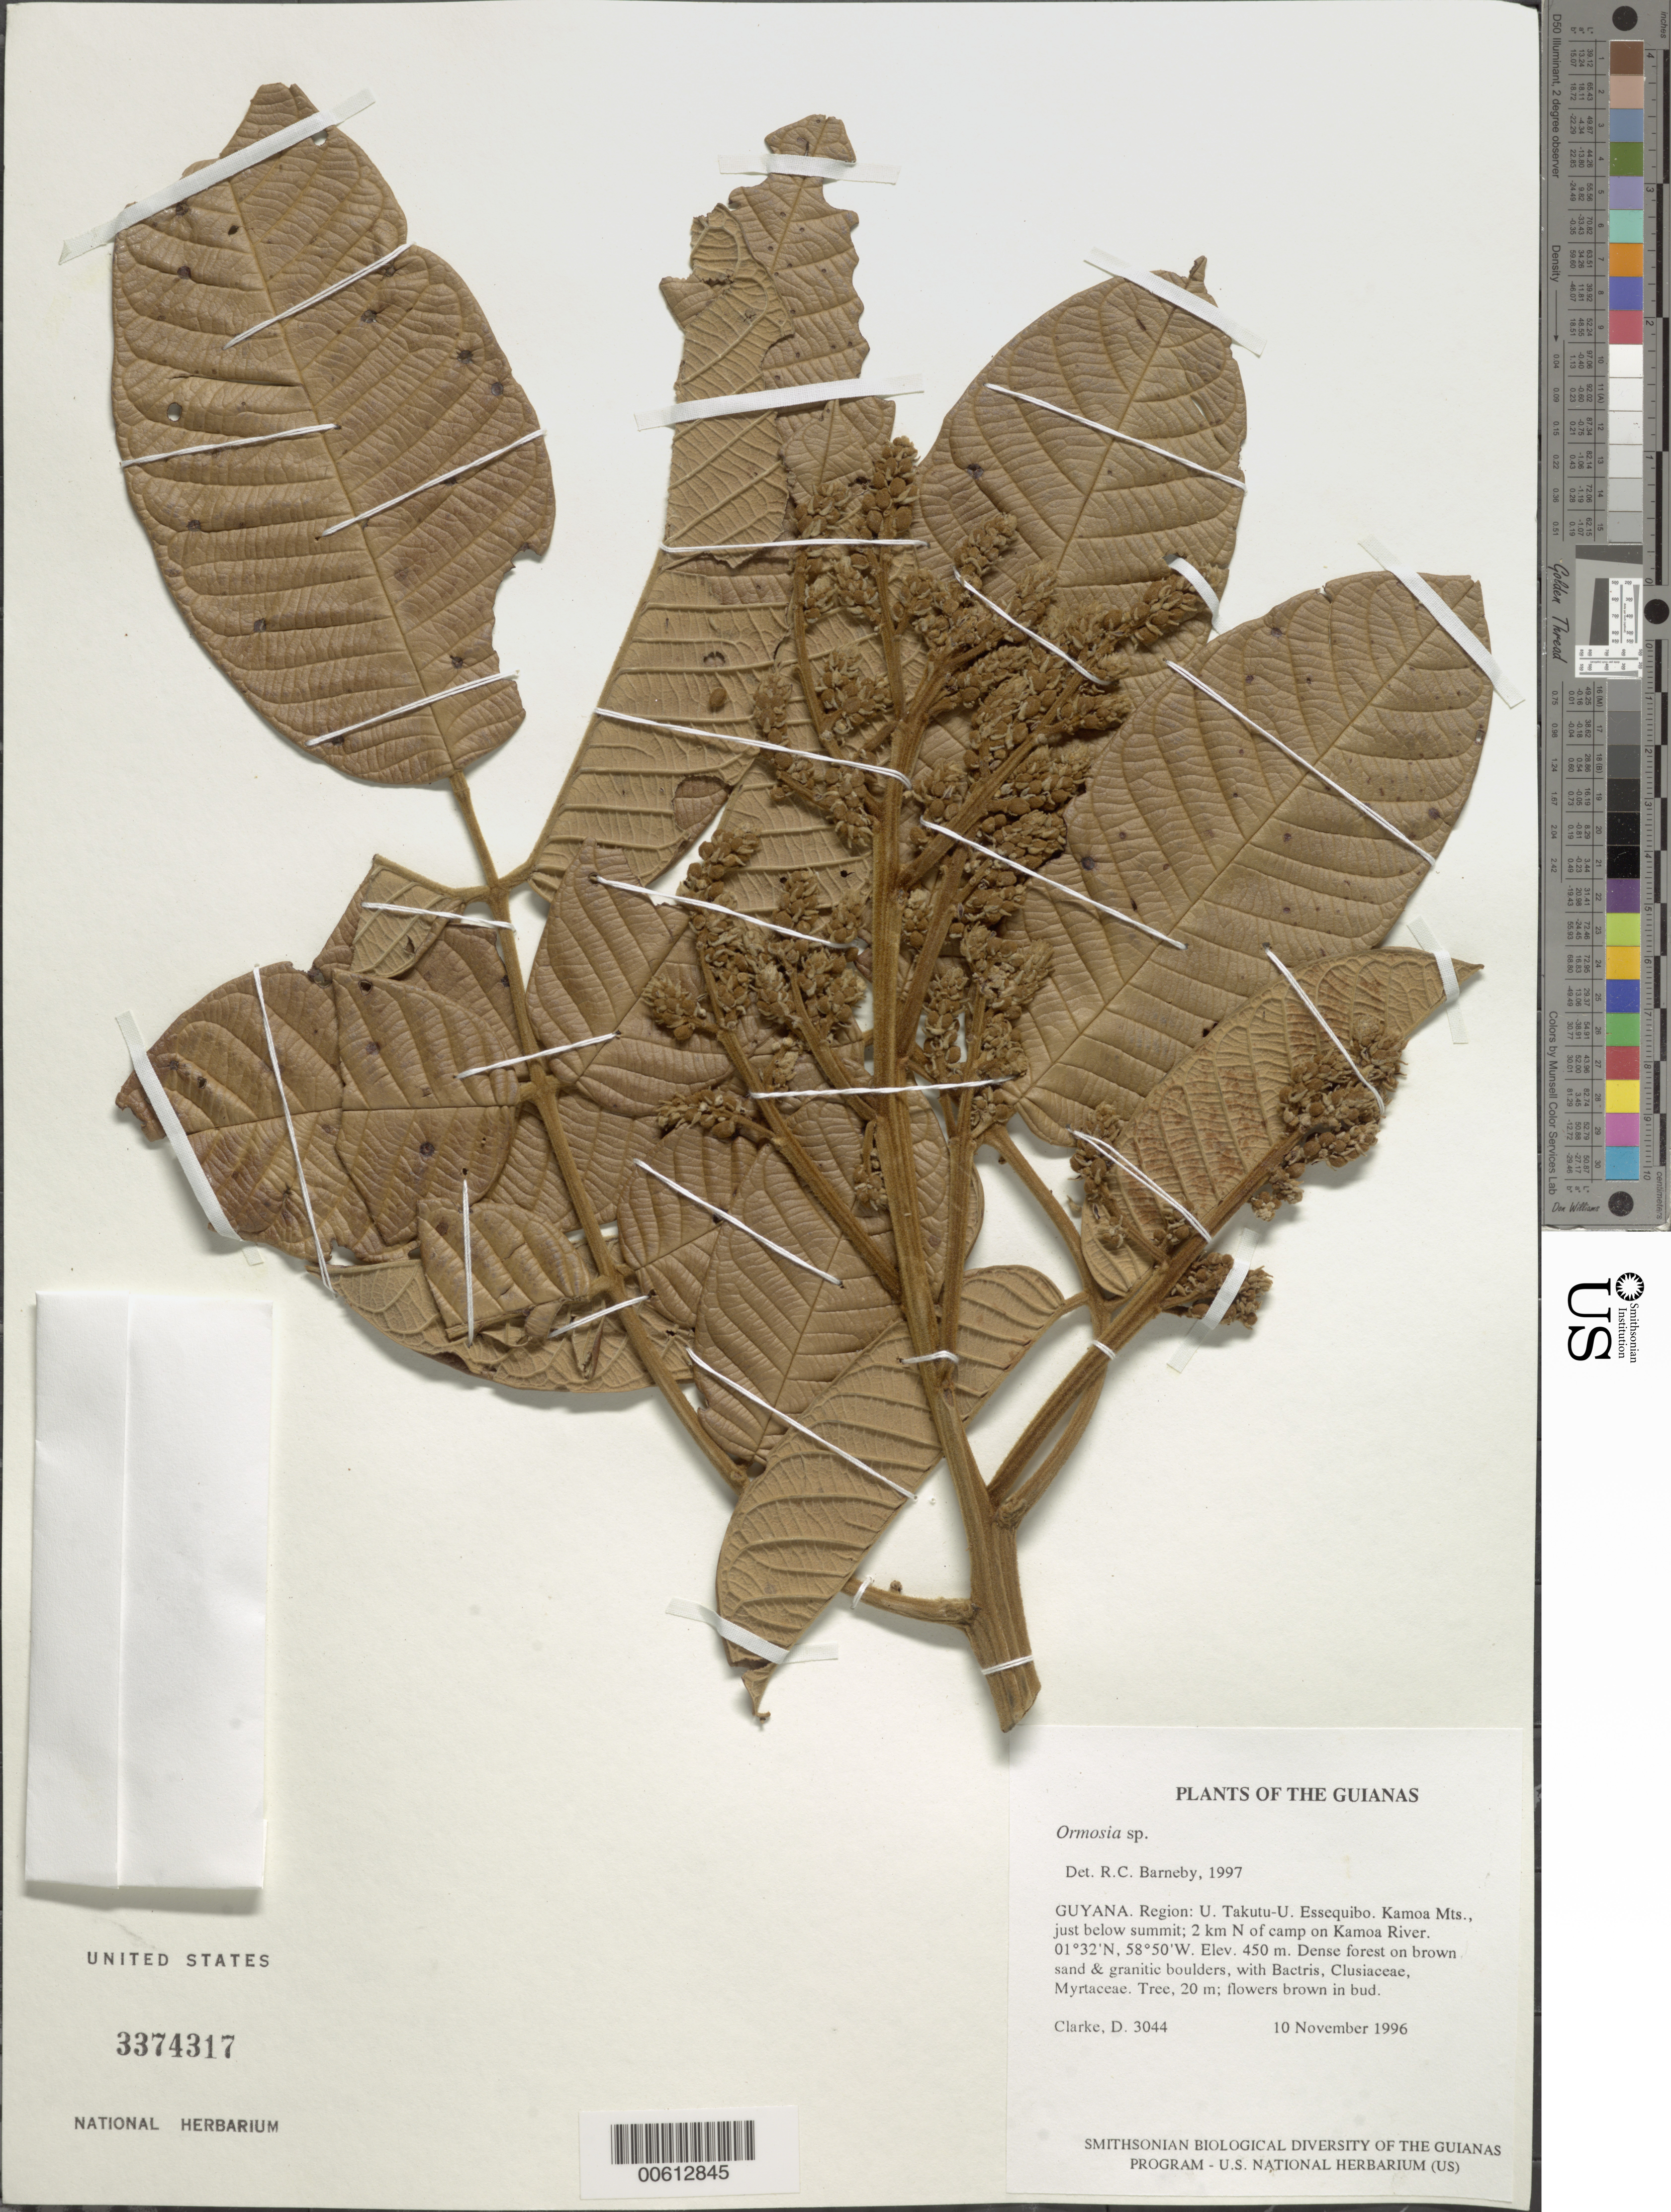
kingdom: Plantae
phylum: Tracheophyta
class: Magnoliopsida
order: Fabales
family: Fabaceae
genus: Ormosia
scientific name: Ormosia sp.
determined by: Barneby, Rupert C., (NY)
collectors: H. D. Clarke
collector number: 3044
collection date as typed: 10 November 1996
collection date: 1996-11-10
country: Guyana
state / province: U. Takutu-U. Essequibo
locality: Kamoa Mts., just below summit; 2 km N of camp on Kamoa River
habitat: Dense forest on brown sand & granitic boulders, with Bactris, Clusiaceae, Myrtaceae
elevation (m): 450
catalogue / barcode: US 3374317